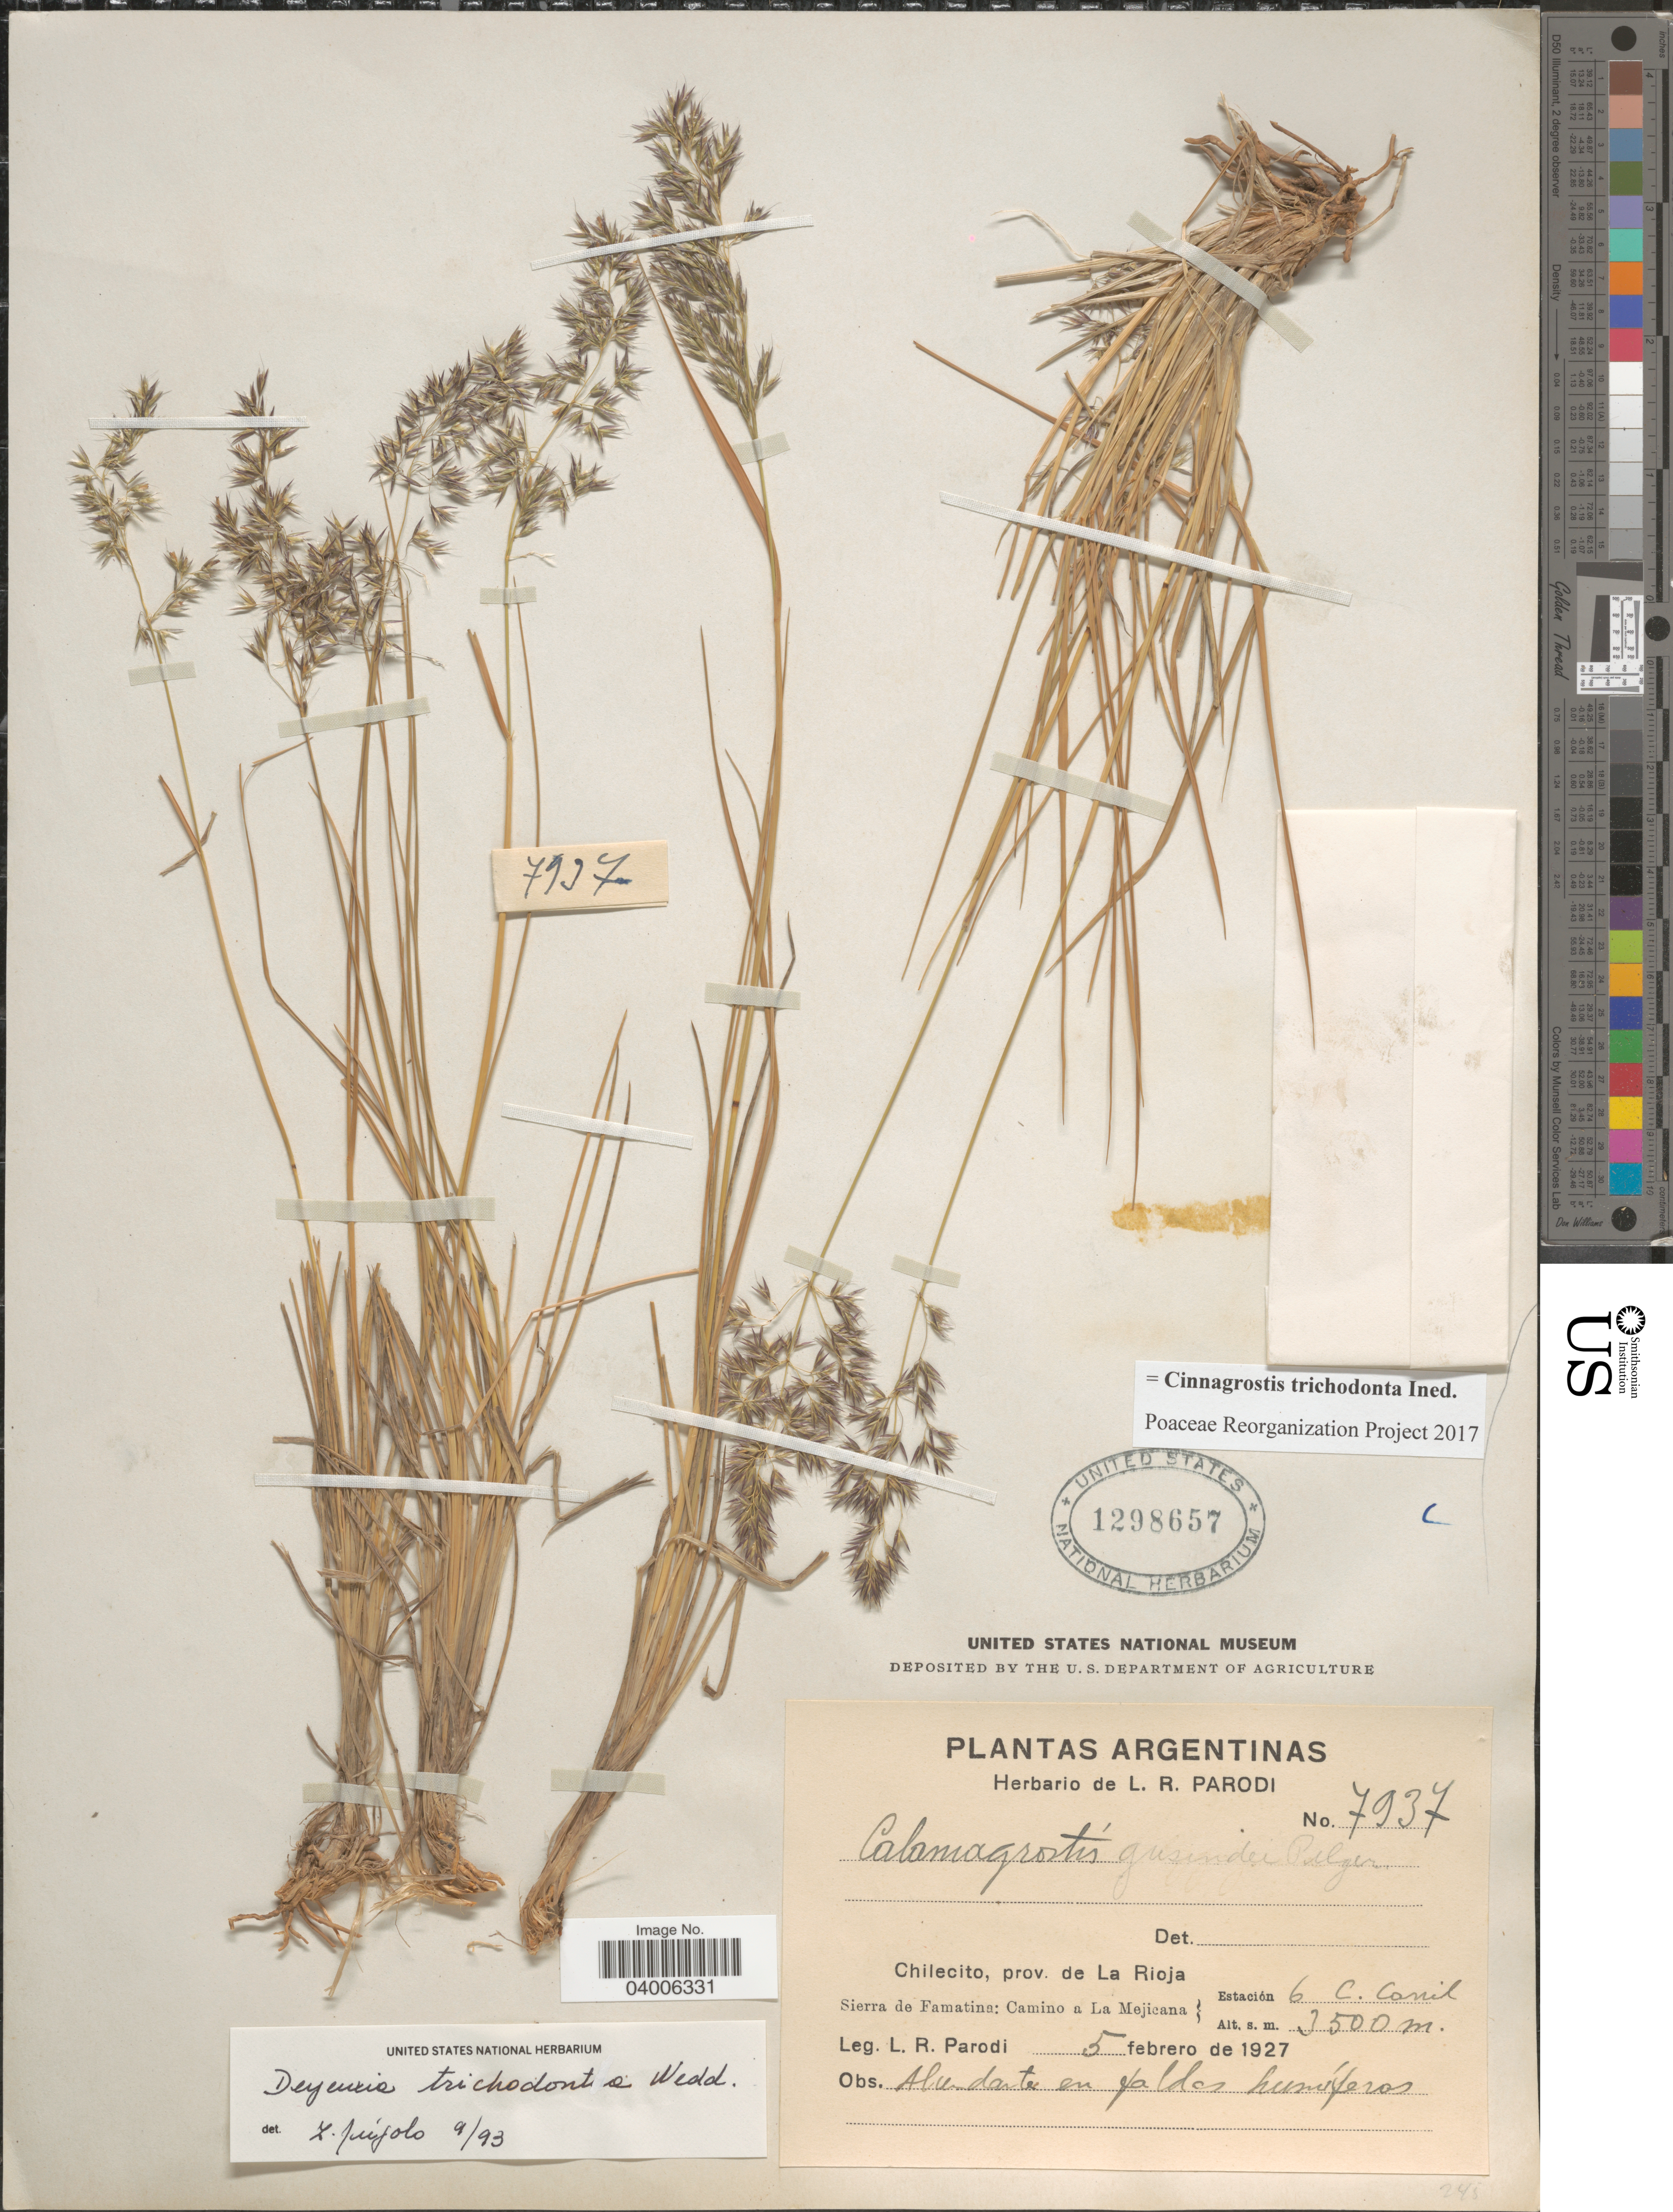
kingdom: Plantae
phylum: Tracheophyta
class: Liliopsida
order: Poales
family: Poaceae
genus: Cinnagrostis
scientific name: Cinnagrostis trichodonta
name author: (Wedd.) P.M. Peterson et al.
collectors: L. R. Parodi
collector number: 7937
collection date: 1927-02-05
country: Argentina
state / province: La Rioja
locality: Chilecito. Sierra de Farmatina: Camino a La Mejicana. Estación 6 C. Conil.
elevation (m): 3500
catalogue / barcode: US 1298657